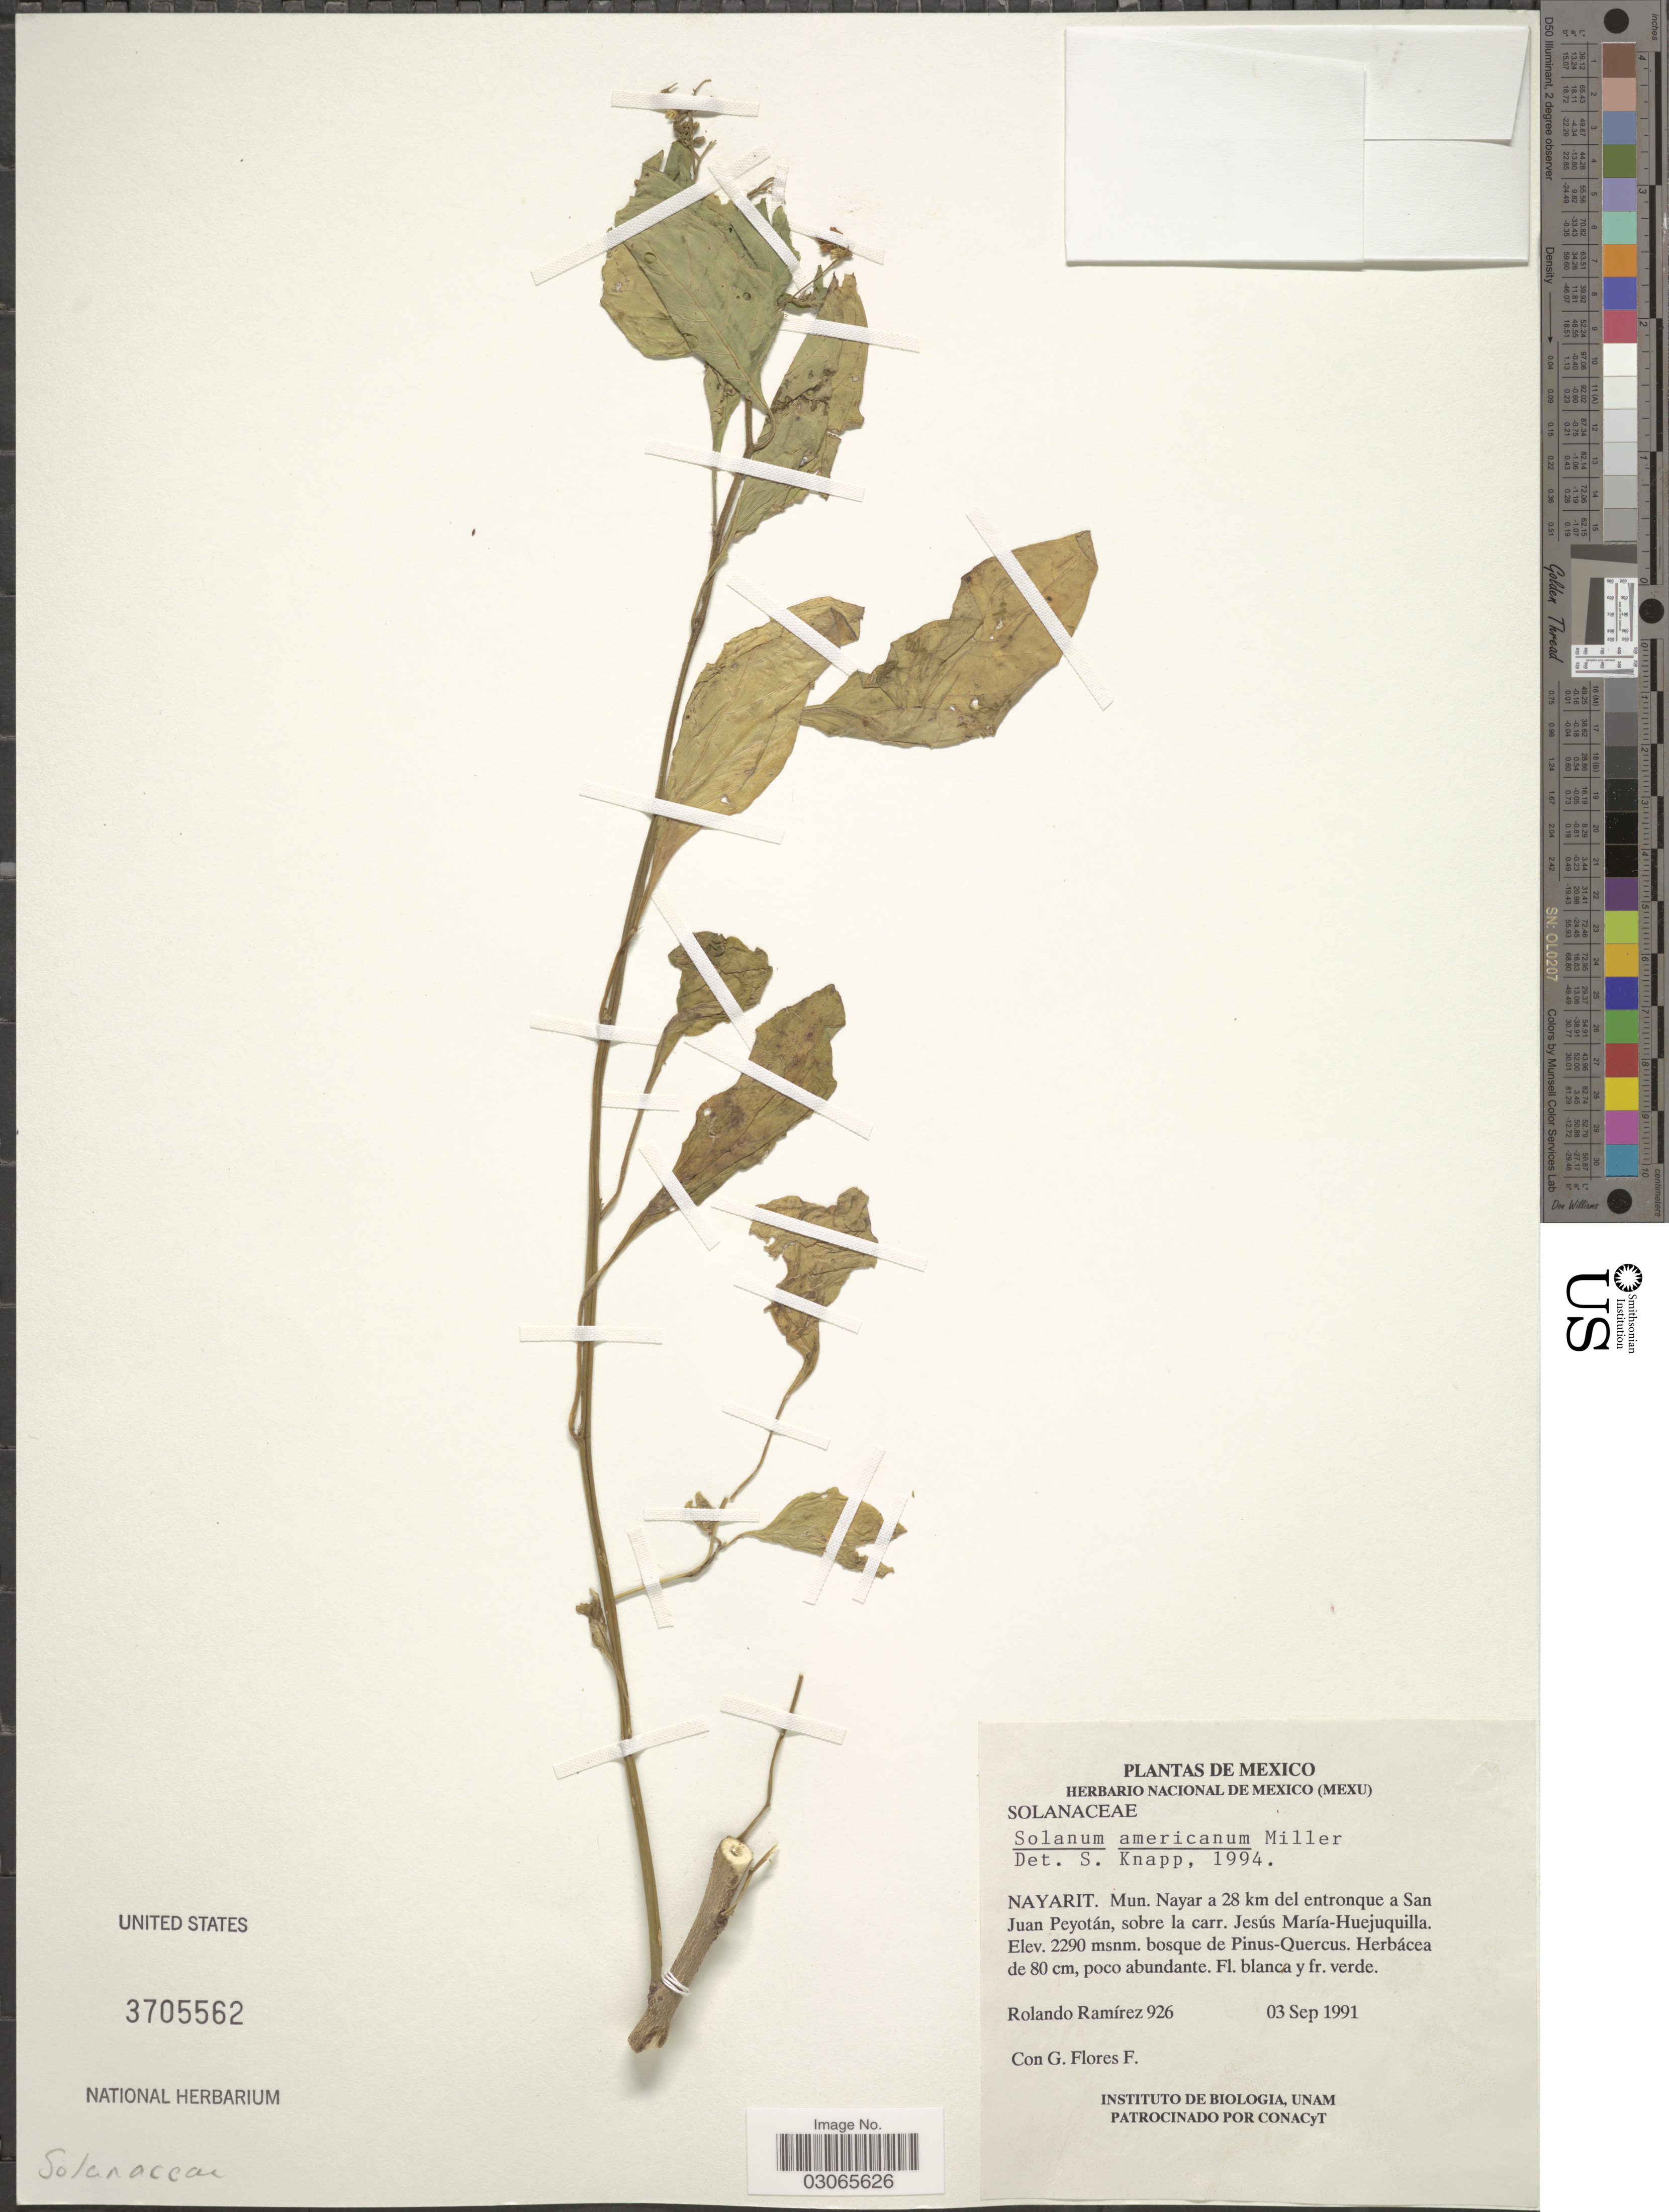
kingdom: Plantae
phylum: Tracheophyta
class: Magnoliopsida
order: Solanales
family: Solanaceae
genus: Solanum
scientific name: Solanum americanum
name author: Mill.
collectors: R. Ramirez & G. Flores F.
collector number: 926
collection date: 1991-09-03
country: Mexico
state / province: Nayarit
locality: Mun. Nayar a 28 km del entronque a San Juan Peyotán, sobre la carr. Jesús María-Huejuquilla.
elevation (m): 2290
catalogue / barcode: US 3705562